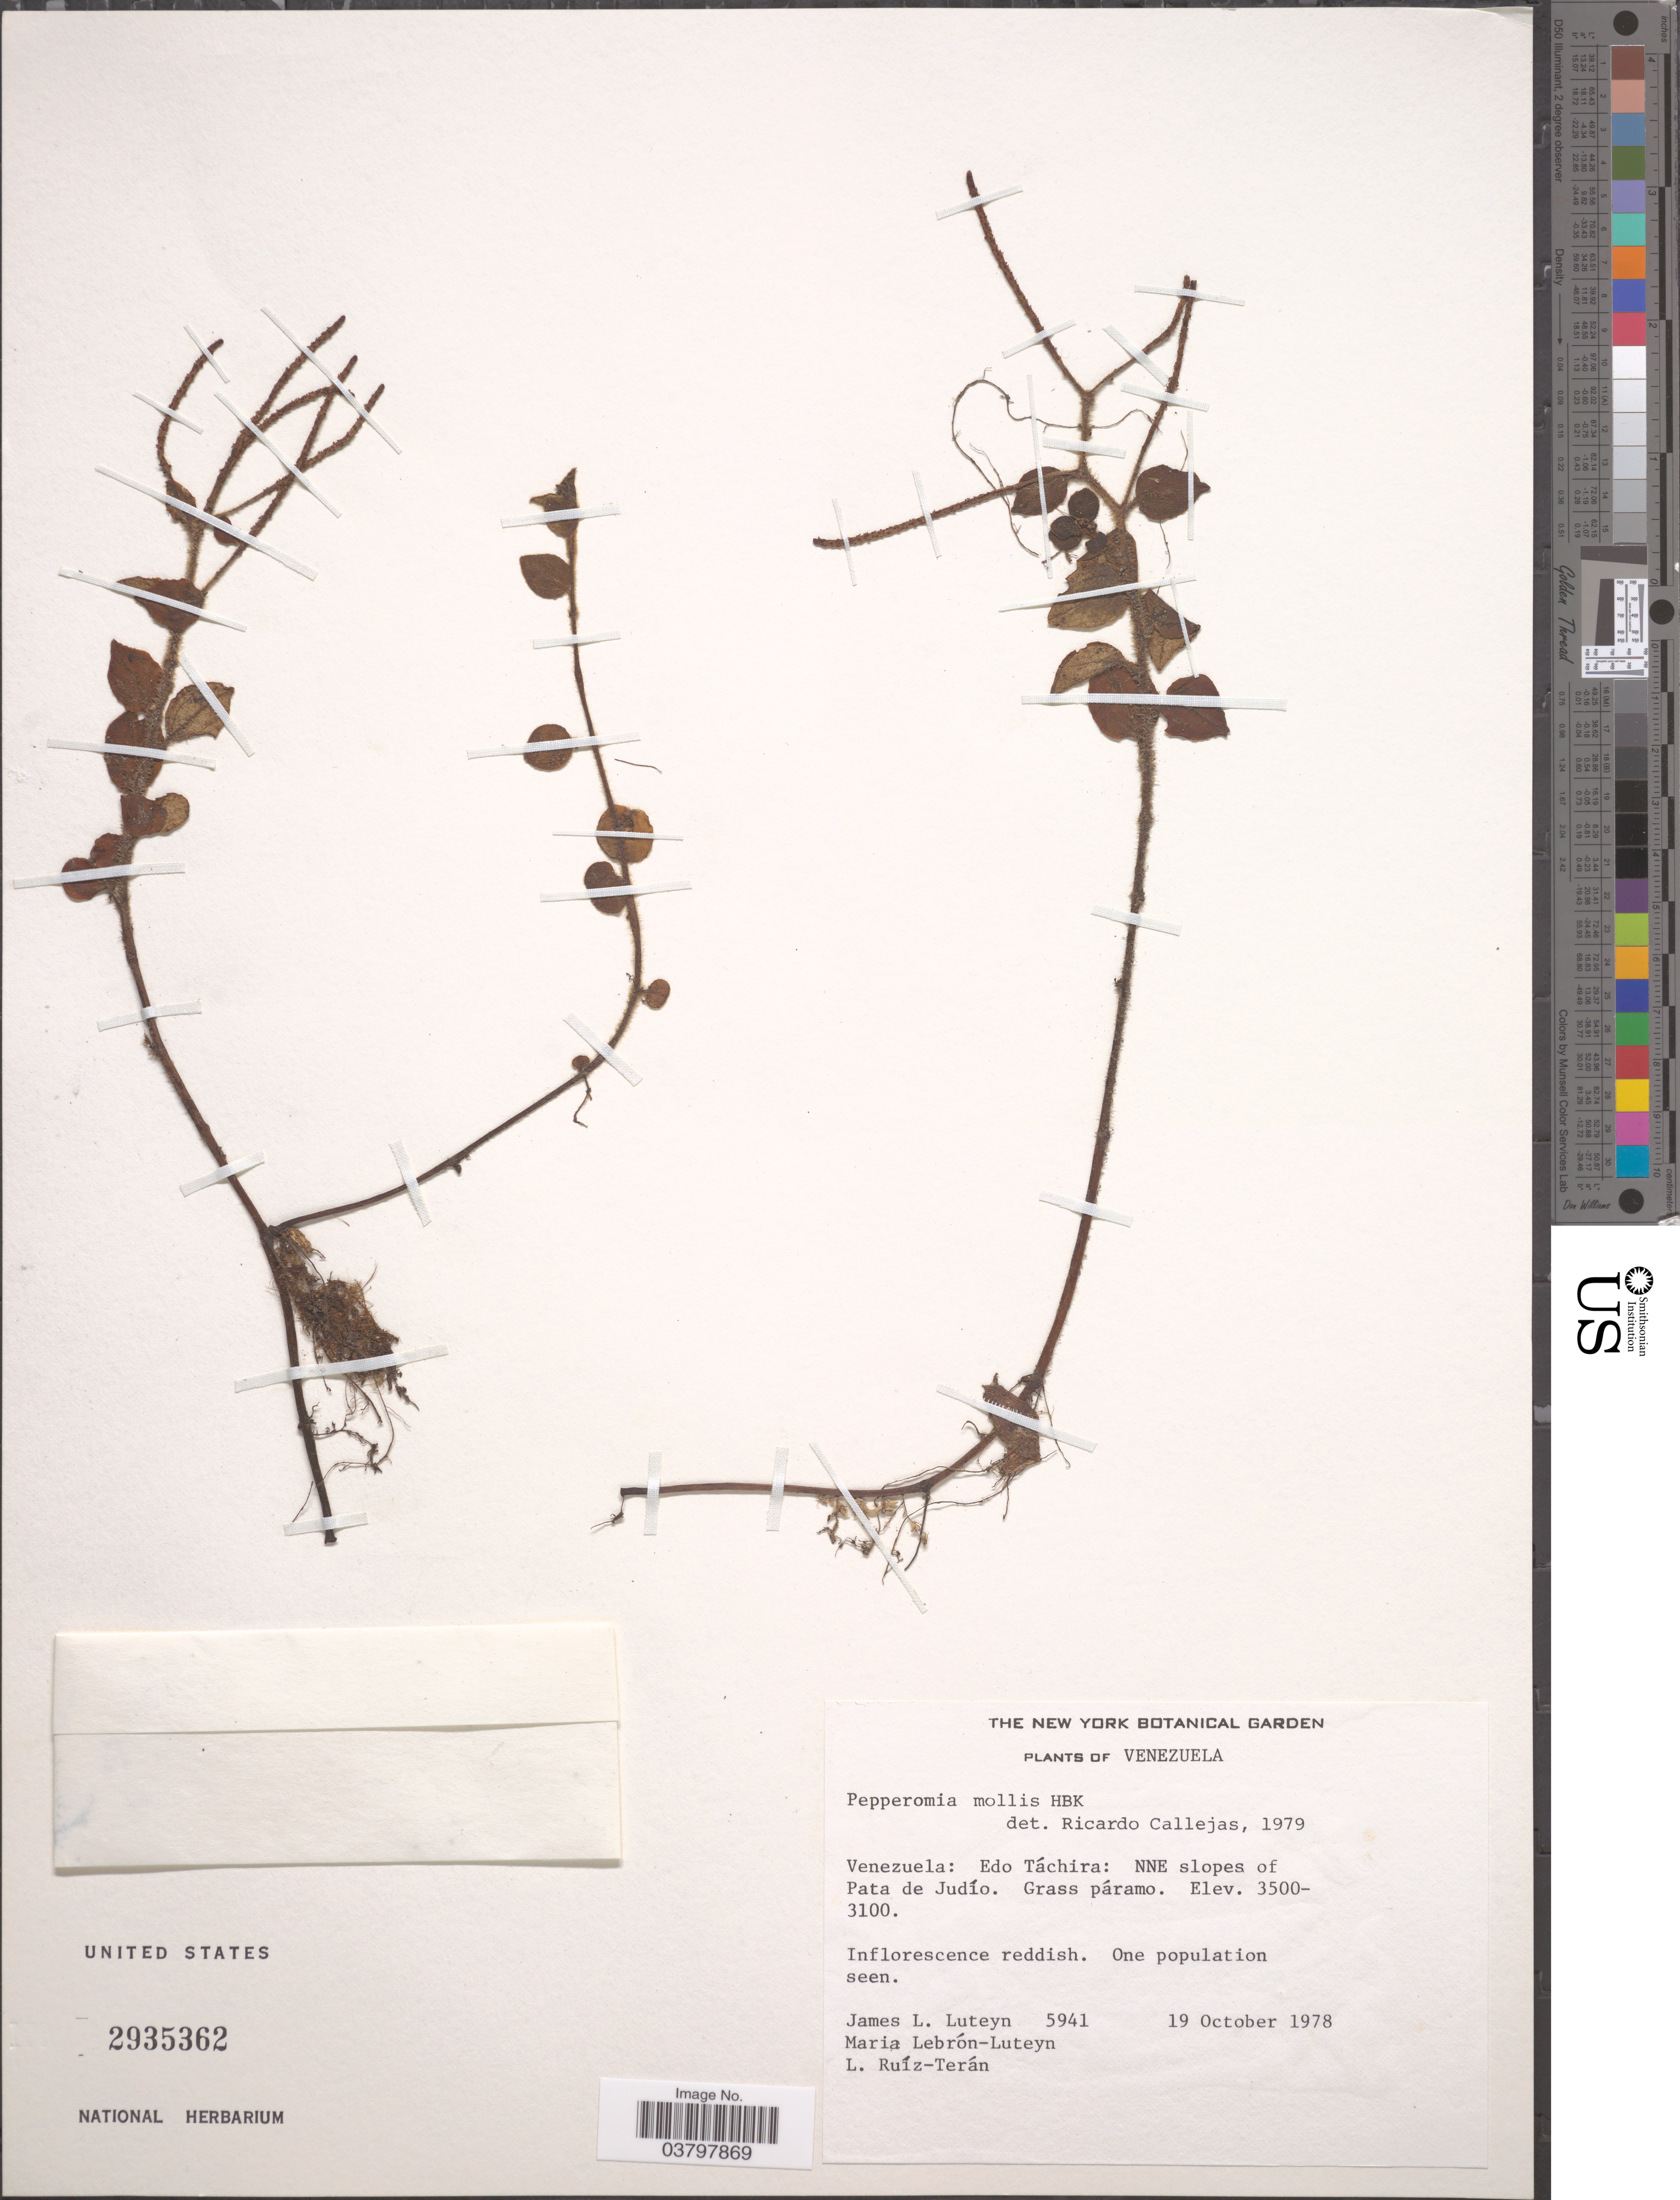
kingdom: Plantae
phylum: Tracheophyta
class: Magnoliopsida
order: Piperales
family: Piperaceae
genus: Peperomia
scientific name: Peperomia tequendamana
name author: Trel.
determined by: Jiménez, José Estaban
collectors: J. L. Luteyn, M. L. Lebrón-Luteyn & L. E. Ruíz-Terán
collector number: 5941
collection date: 1978-10-19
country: Venezuela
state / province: Tachira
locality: NNE slopes of Pata de Judío.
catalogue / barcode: US 2935362